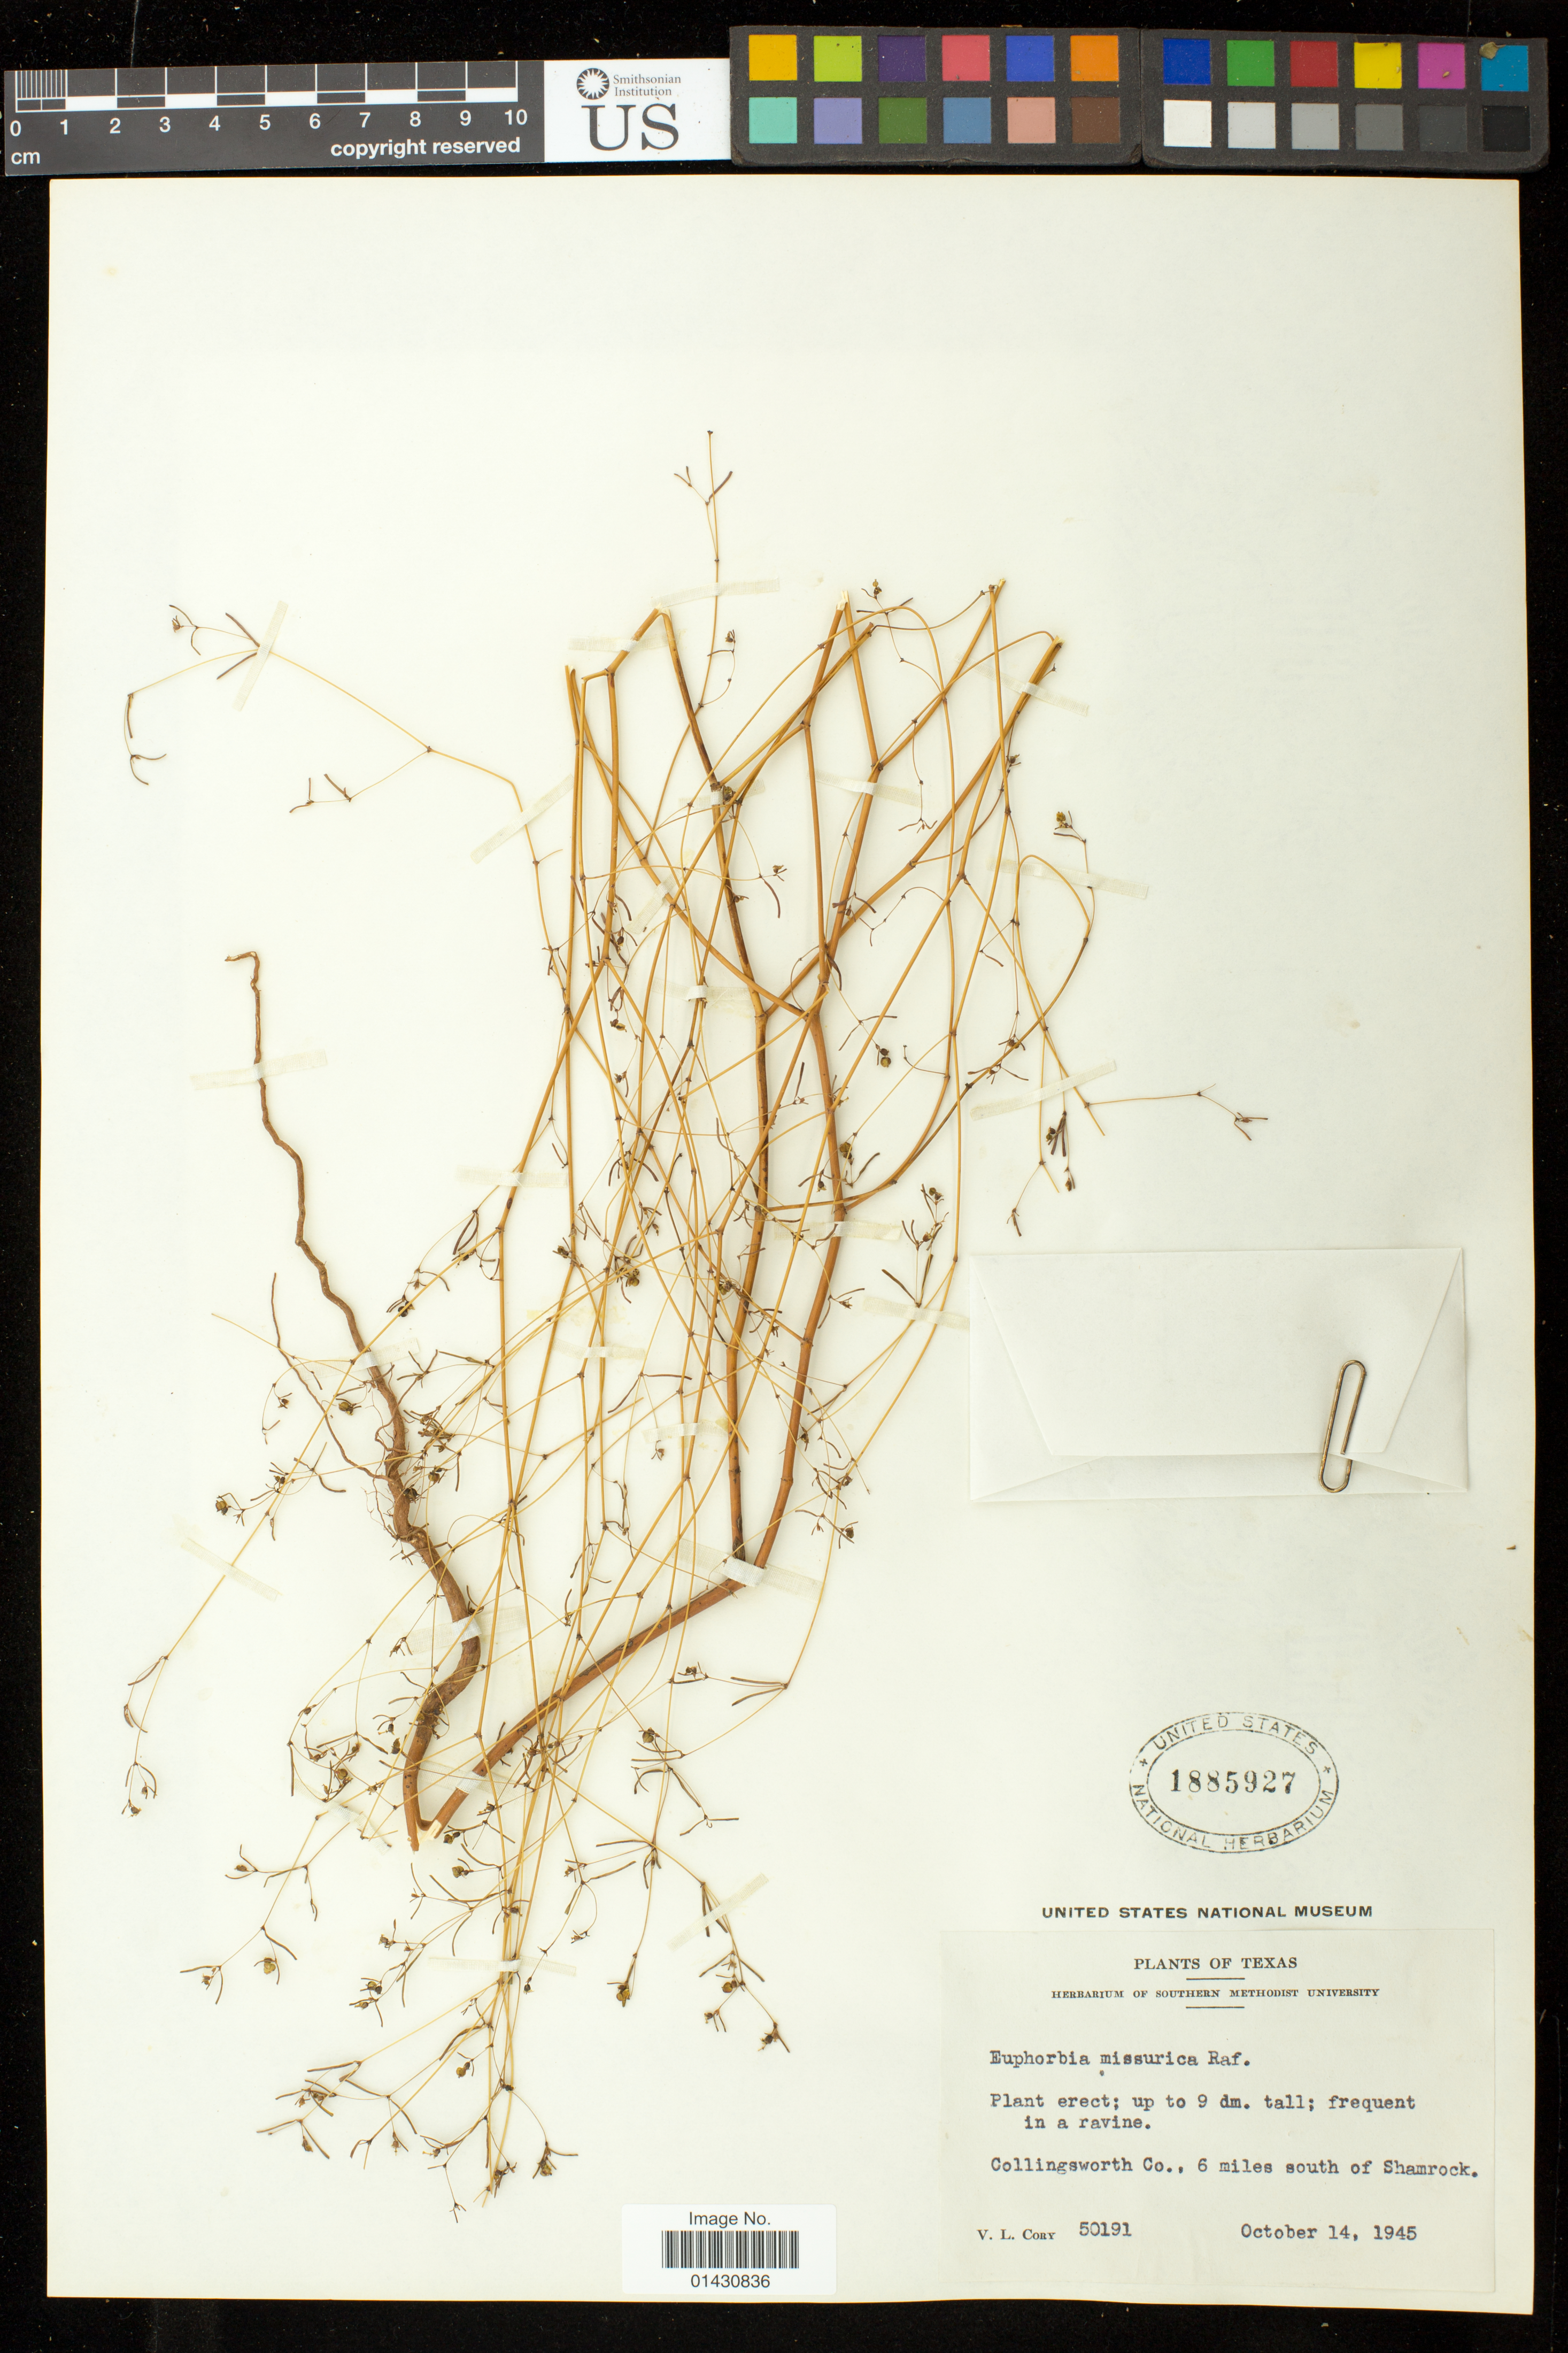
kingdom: Plantae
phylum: Tracheophyta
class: Magnoliopsida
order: Malpighiales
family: Euphorbiaceae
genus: Euphorbia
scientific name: Euphorbia missurica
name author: Raf.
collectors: V. Cory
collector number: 50191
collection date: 1945-10-14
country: United States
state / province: Texas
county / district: Collingsworth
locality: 6 miles south of Shamrock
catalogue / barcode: US 1885927